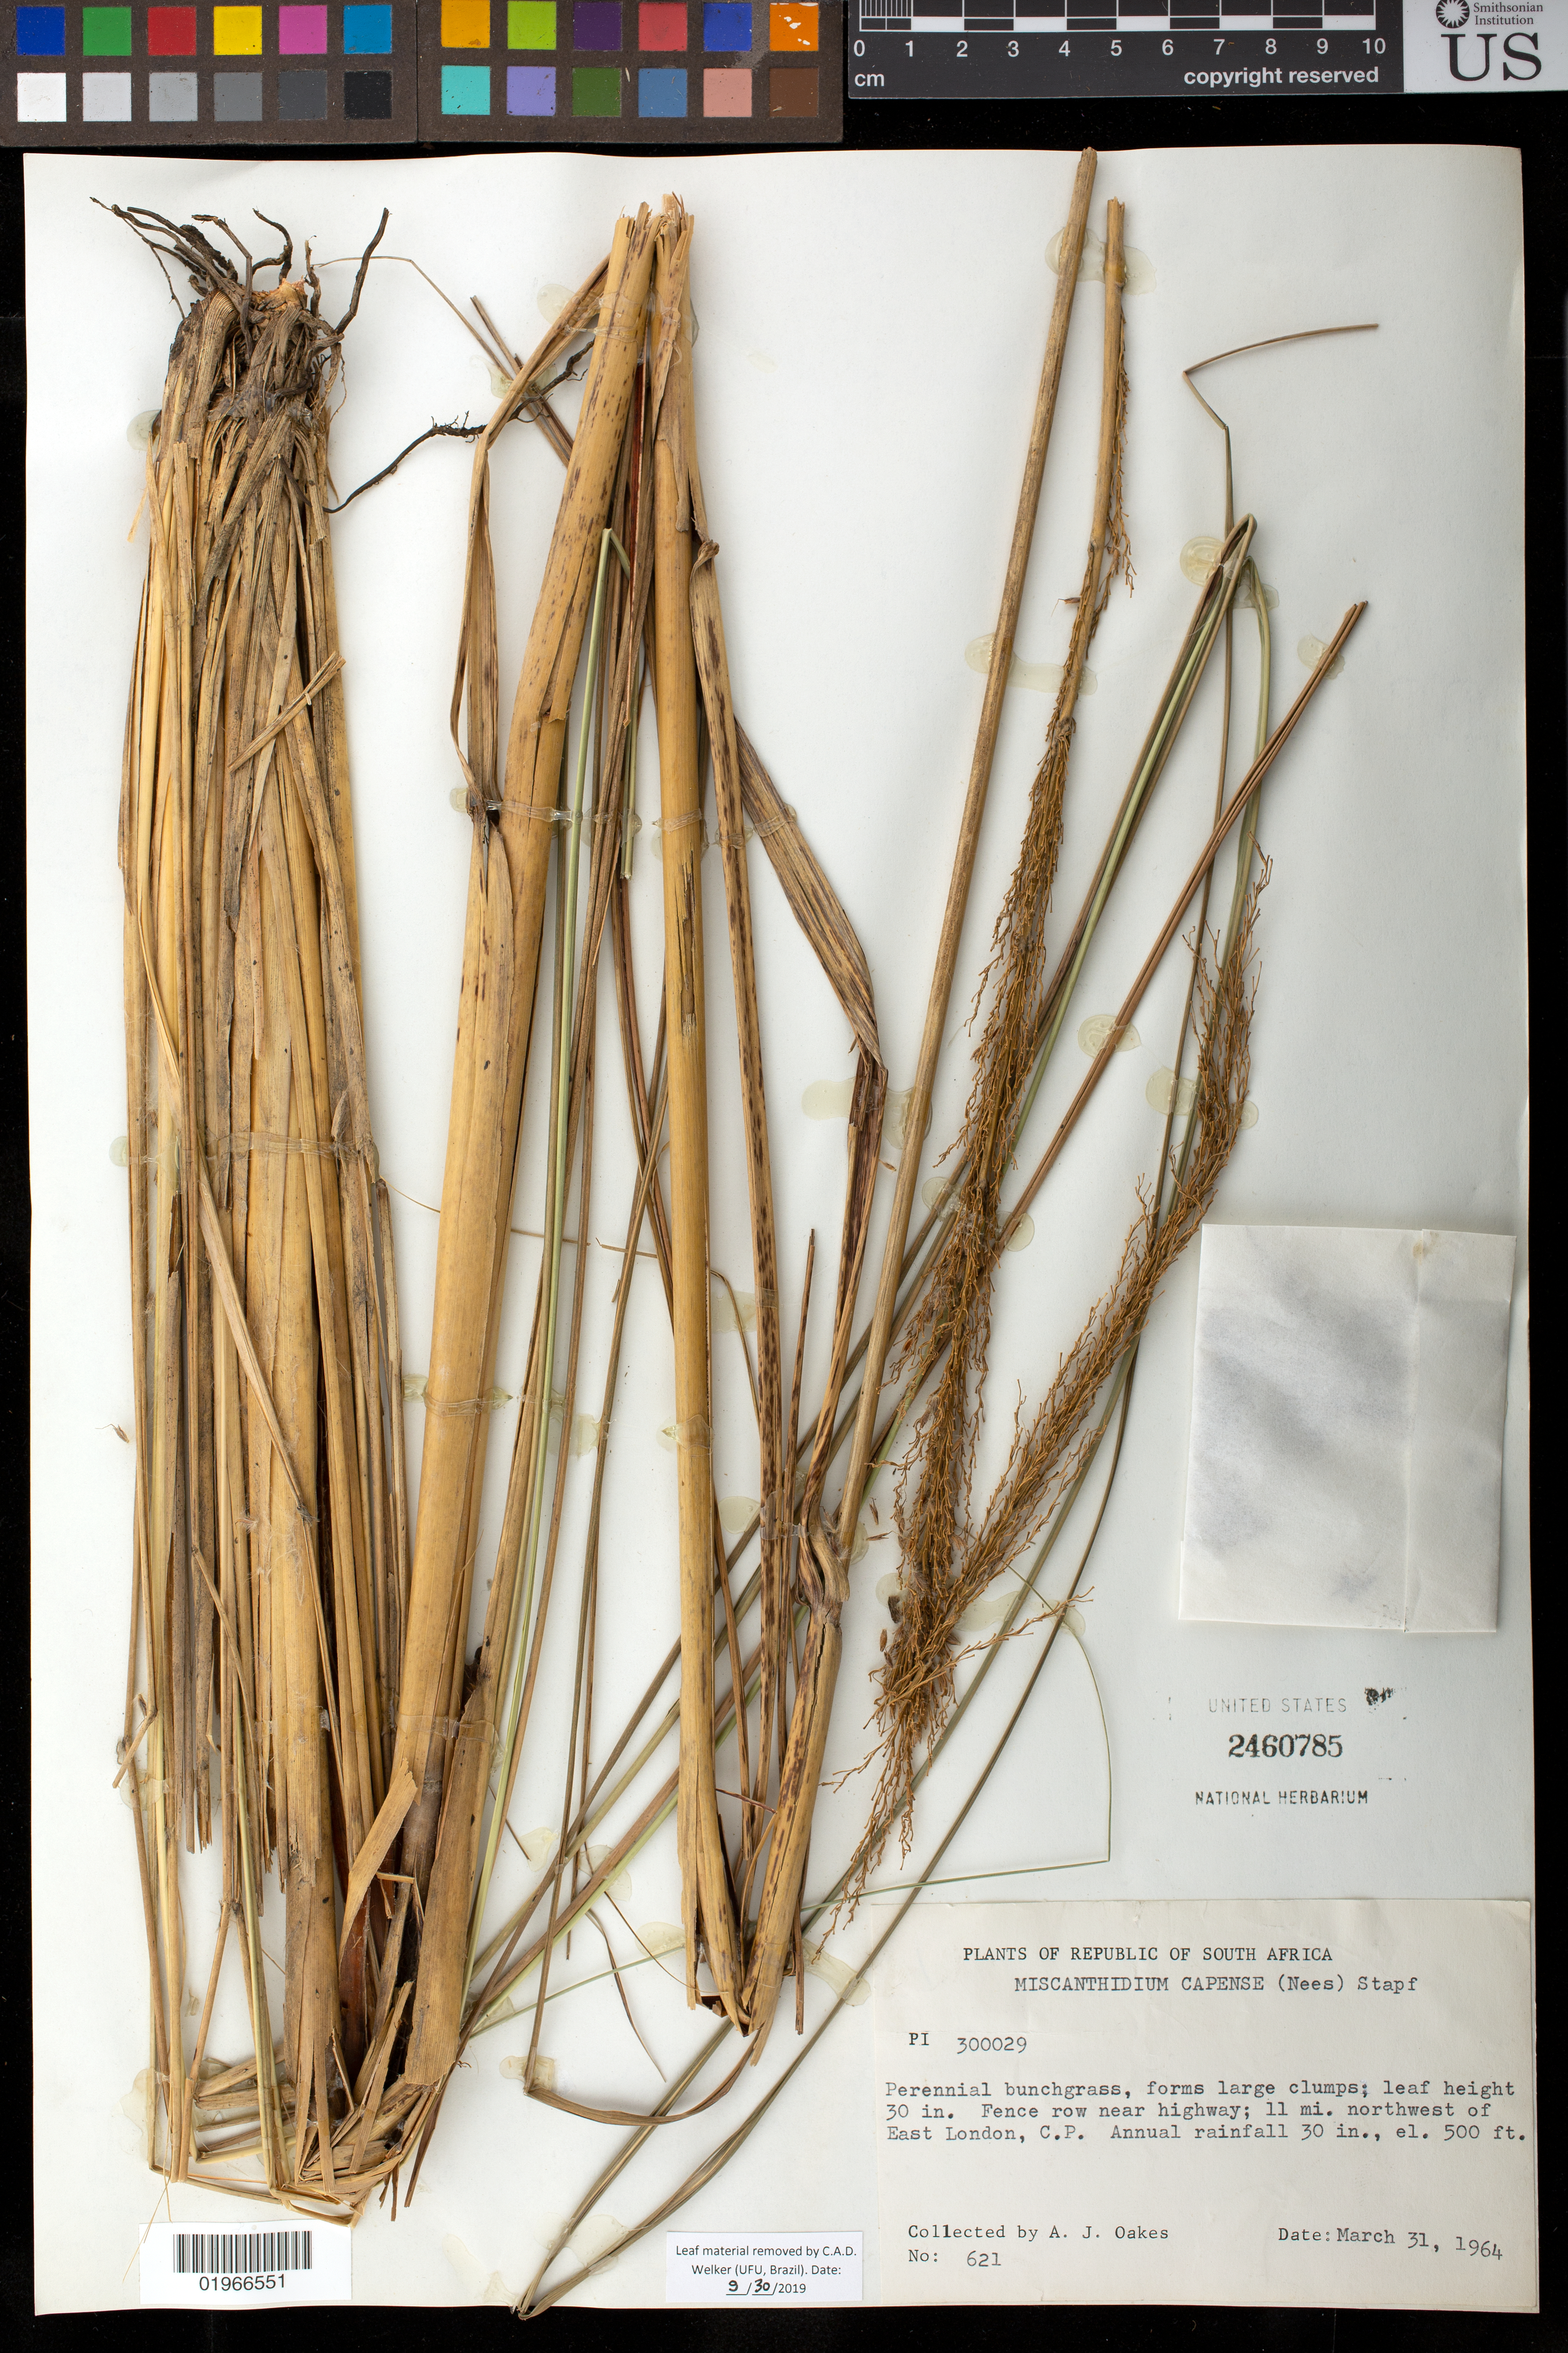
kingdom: Plantae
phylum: Tracheophyta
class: Liliopsida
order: Poales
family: Poaceae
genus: Miscanthidium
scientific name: Miscanthidium capense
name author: (Nees) Stapf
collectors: A. Oakes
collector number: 621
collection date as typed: March 31, 1964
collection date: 1964-03-31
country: South Africa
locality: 11 mi. northwest of East London.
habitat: Fence row near highway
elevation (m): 152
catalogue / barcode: US 2460785